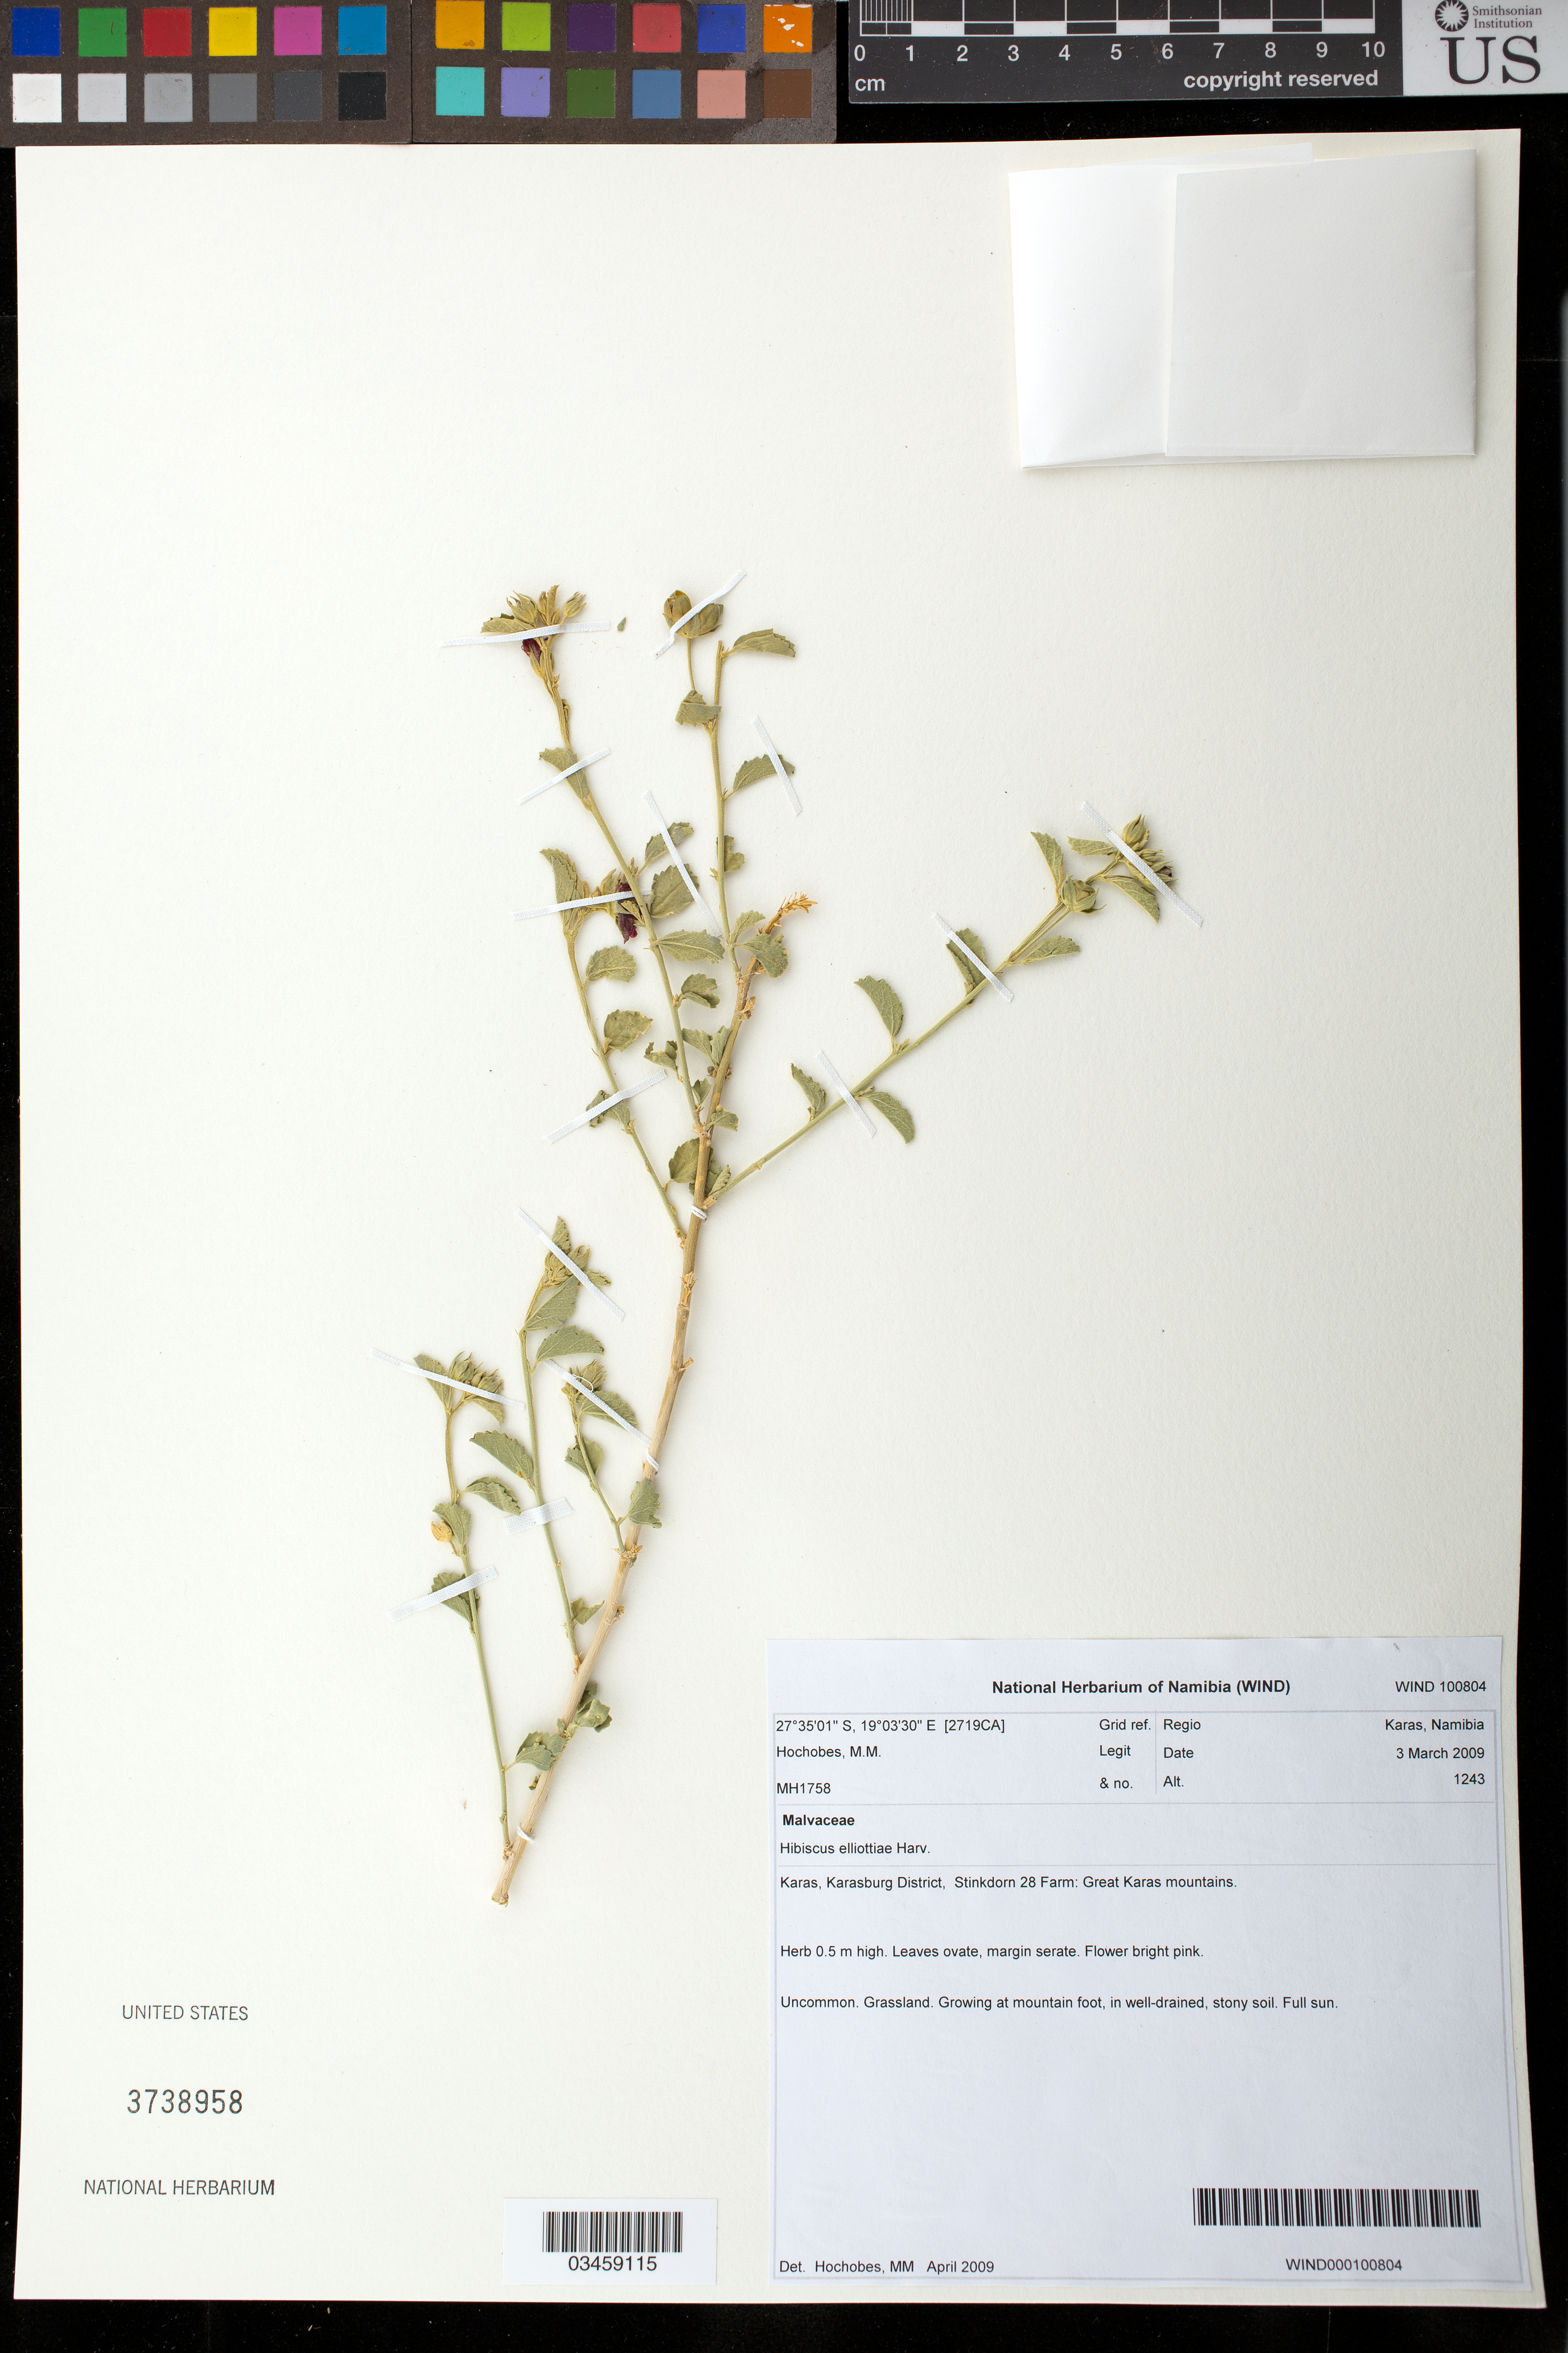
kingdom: Plantae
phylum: Tracheophyta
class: Magnoliopsida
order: Malvales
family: Malvaceae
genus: Hibiscus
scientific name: Hibiscus elliottiae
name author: Harv.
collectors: M. Hochobes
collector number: MH1758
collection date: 2009-03-03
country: Namibia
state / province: Karas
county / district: Karasburg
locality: Stinkdorn 28 Farm, Great Karas Mts.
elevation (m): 1243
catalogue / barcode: US 3738958